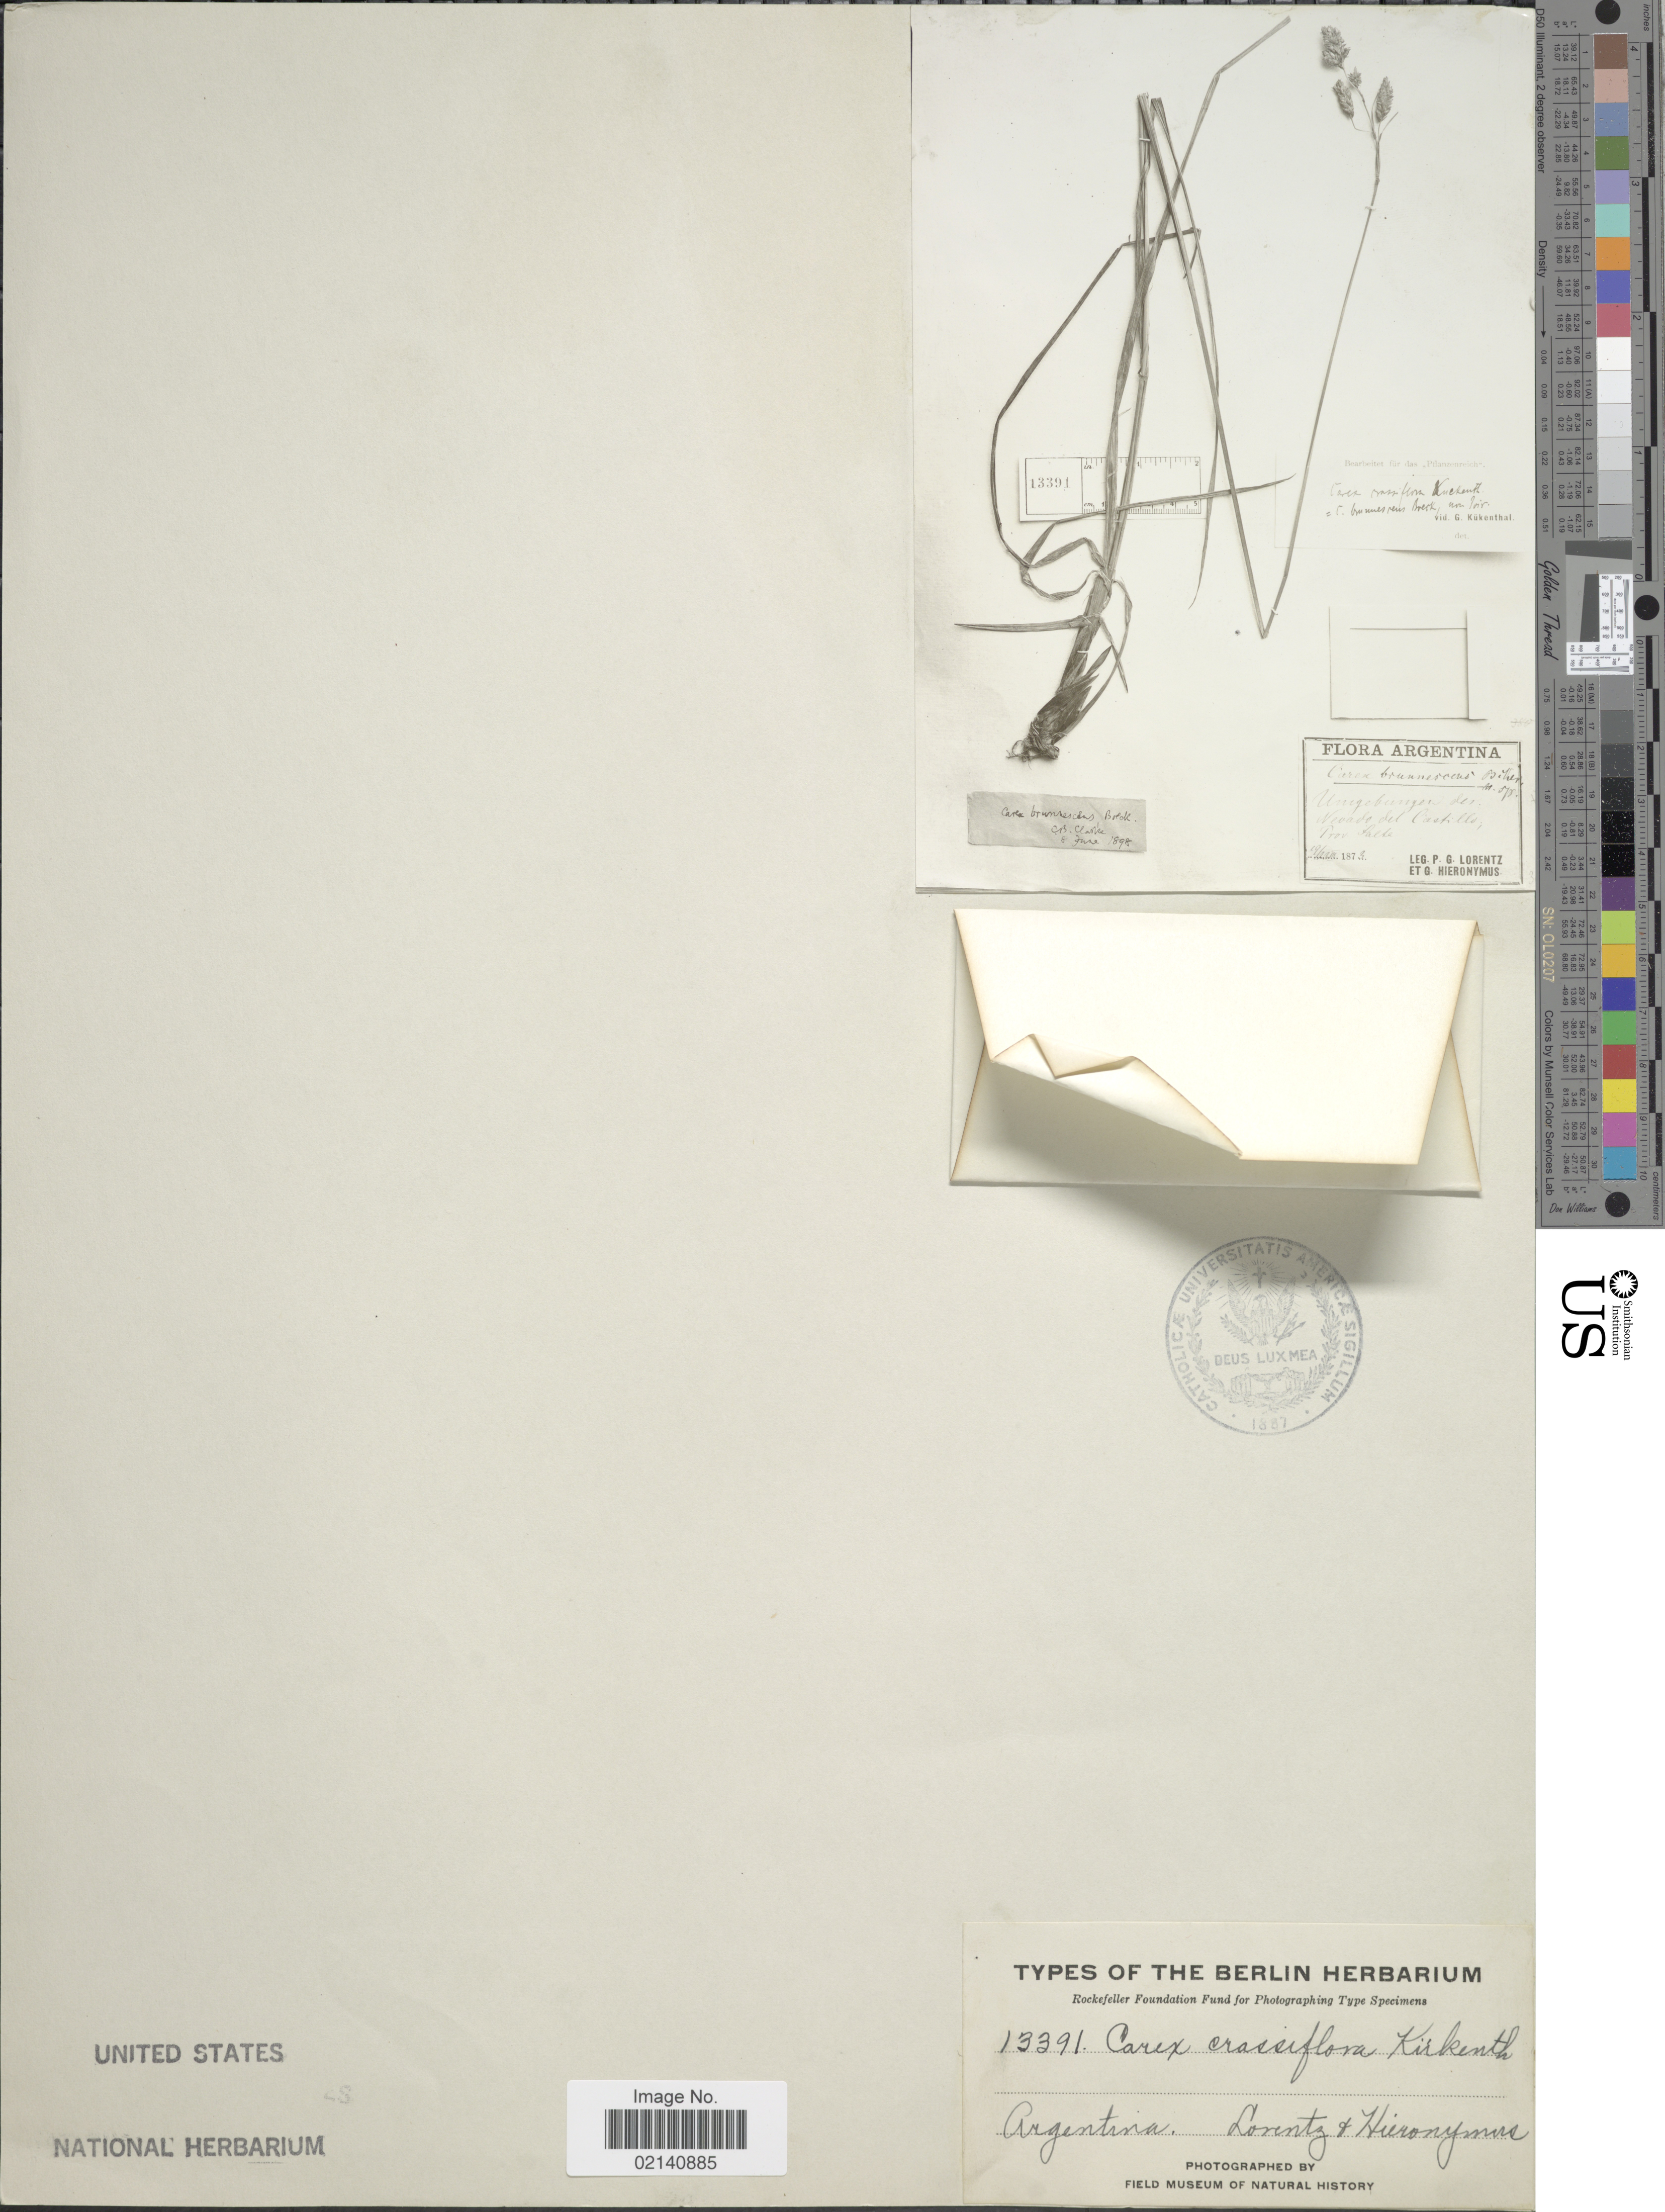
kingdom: Plantae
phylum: Tracheophyta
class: Liliopsida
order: Poales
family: Cyperaceae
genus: Carex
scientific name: Carex crassiflora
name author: Kük.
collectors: -. Lorentz & -. Hieronymus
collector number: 13391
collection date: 1873-11-19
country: Argentina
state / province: Salta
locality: Umgebungen des Nevado del Castillo, Prov. Salta.